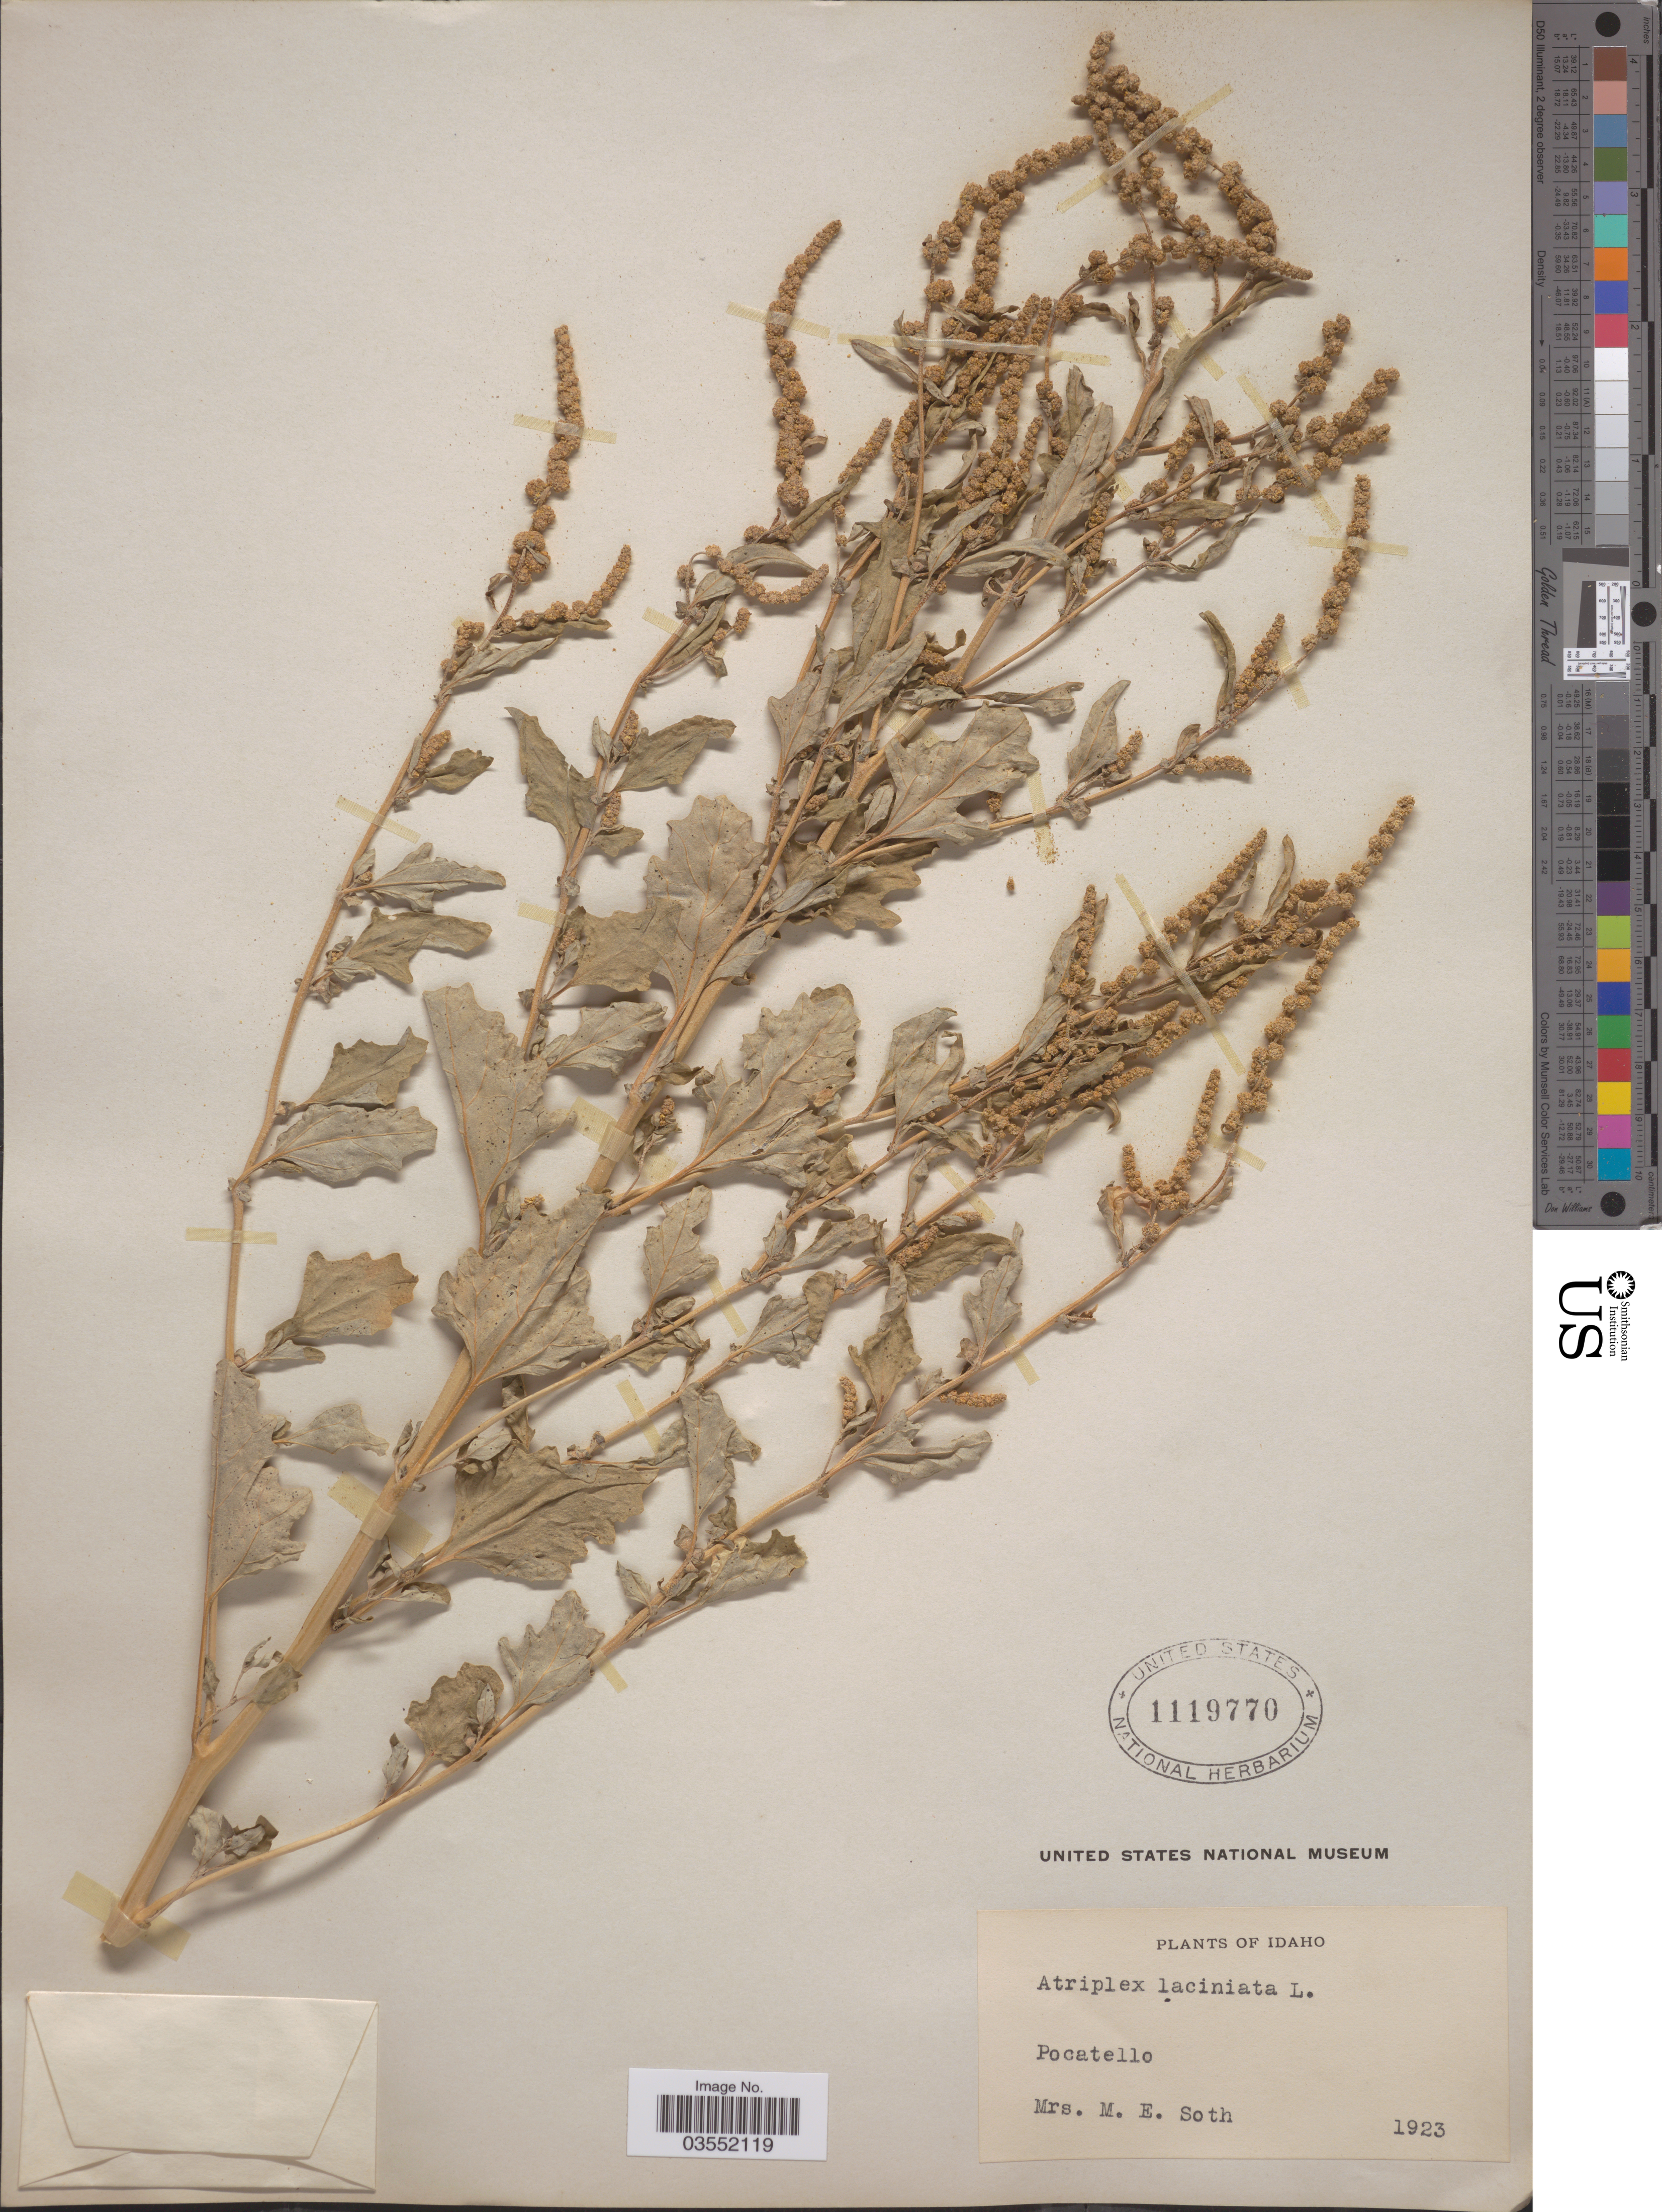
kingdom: Plantae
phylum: Tracheophyta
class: Magnoliopsida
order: Caryophyllales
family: Amaranthaceae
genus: Atriplex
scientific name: Atriplex laciniata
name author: L.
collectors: M. Soth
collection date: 1923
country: United States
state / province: Idaho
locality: Pocatello.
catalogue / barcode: US 1119770